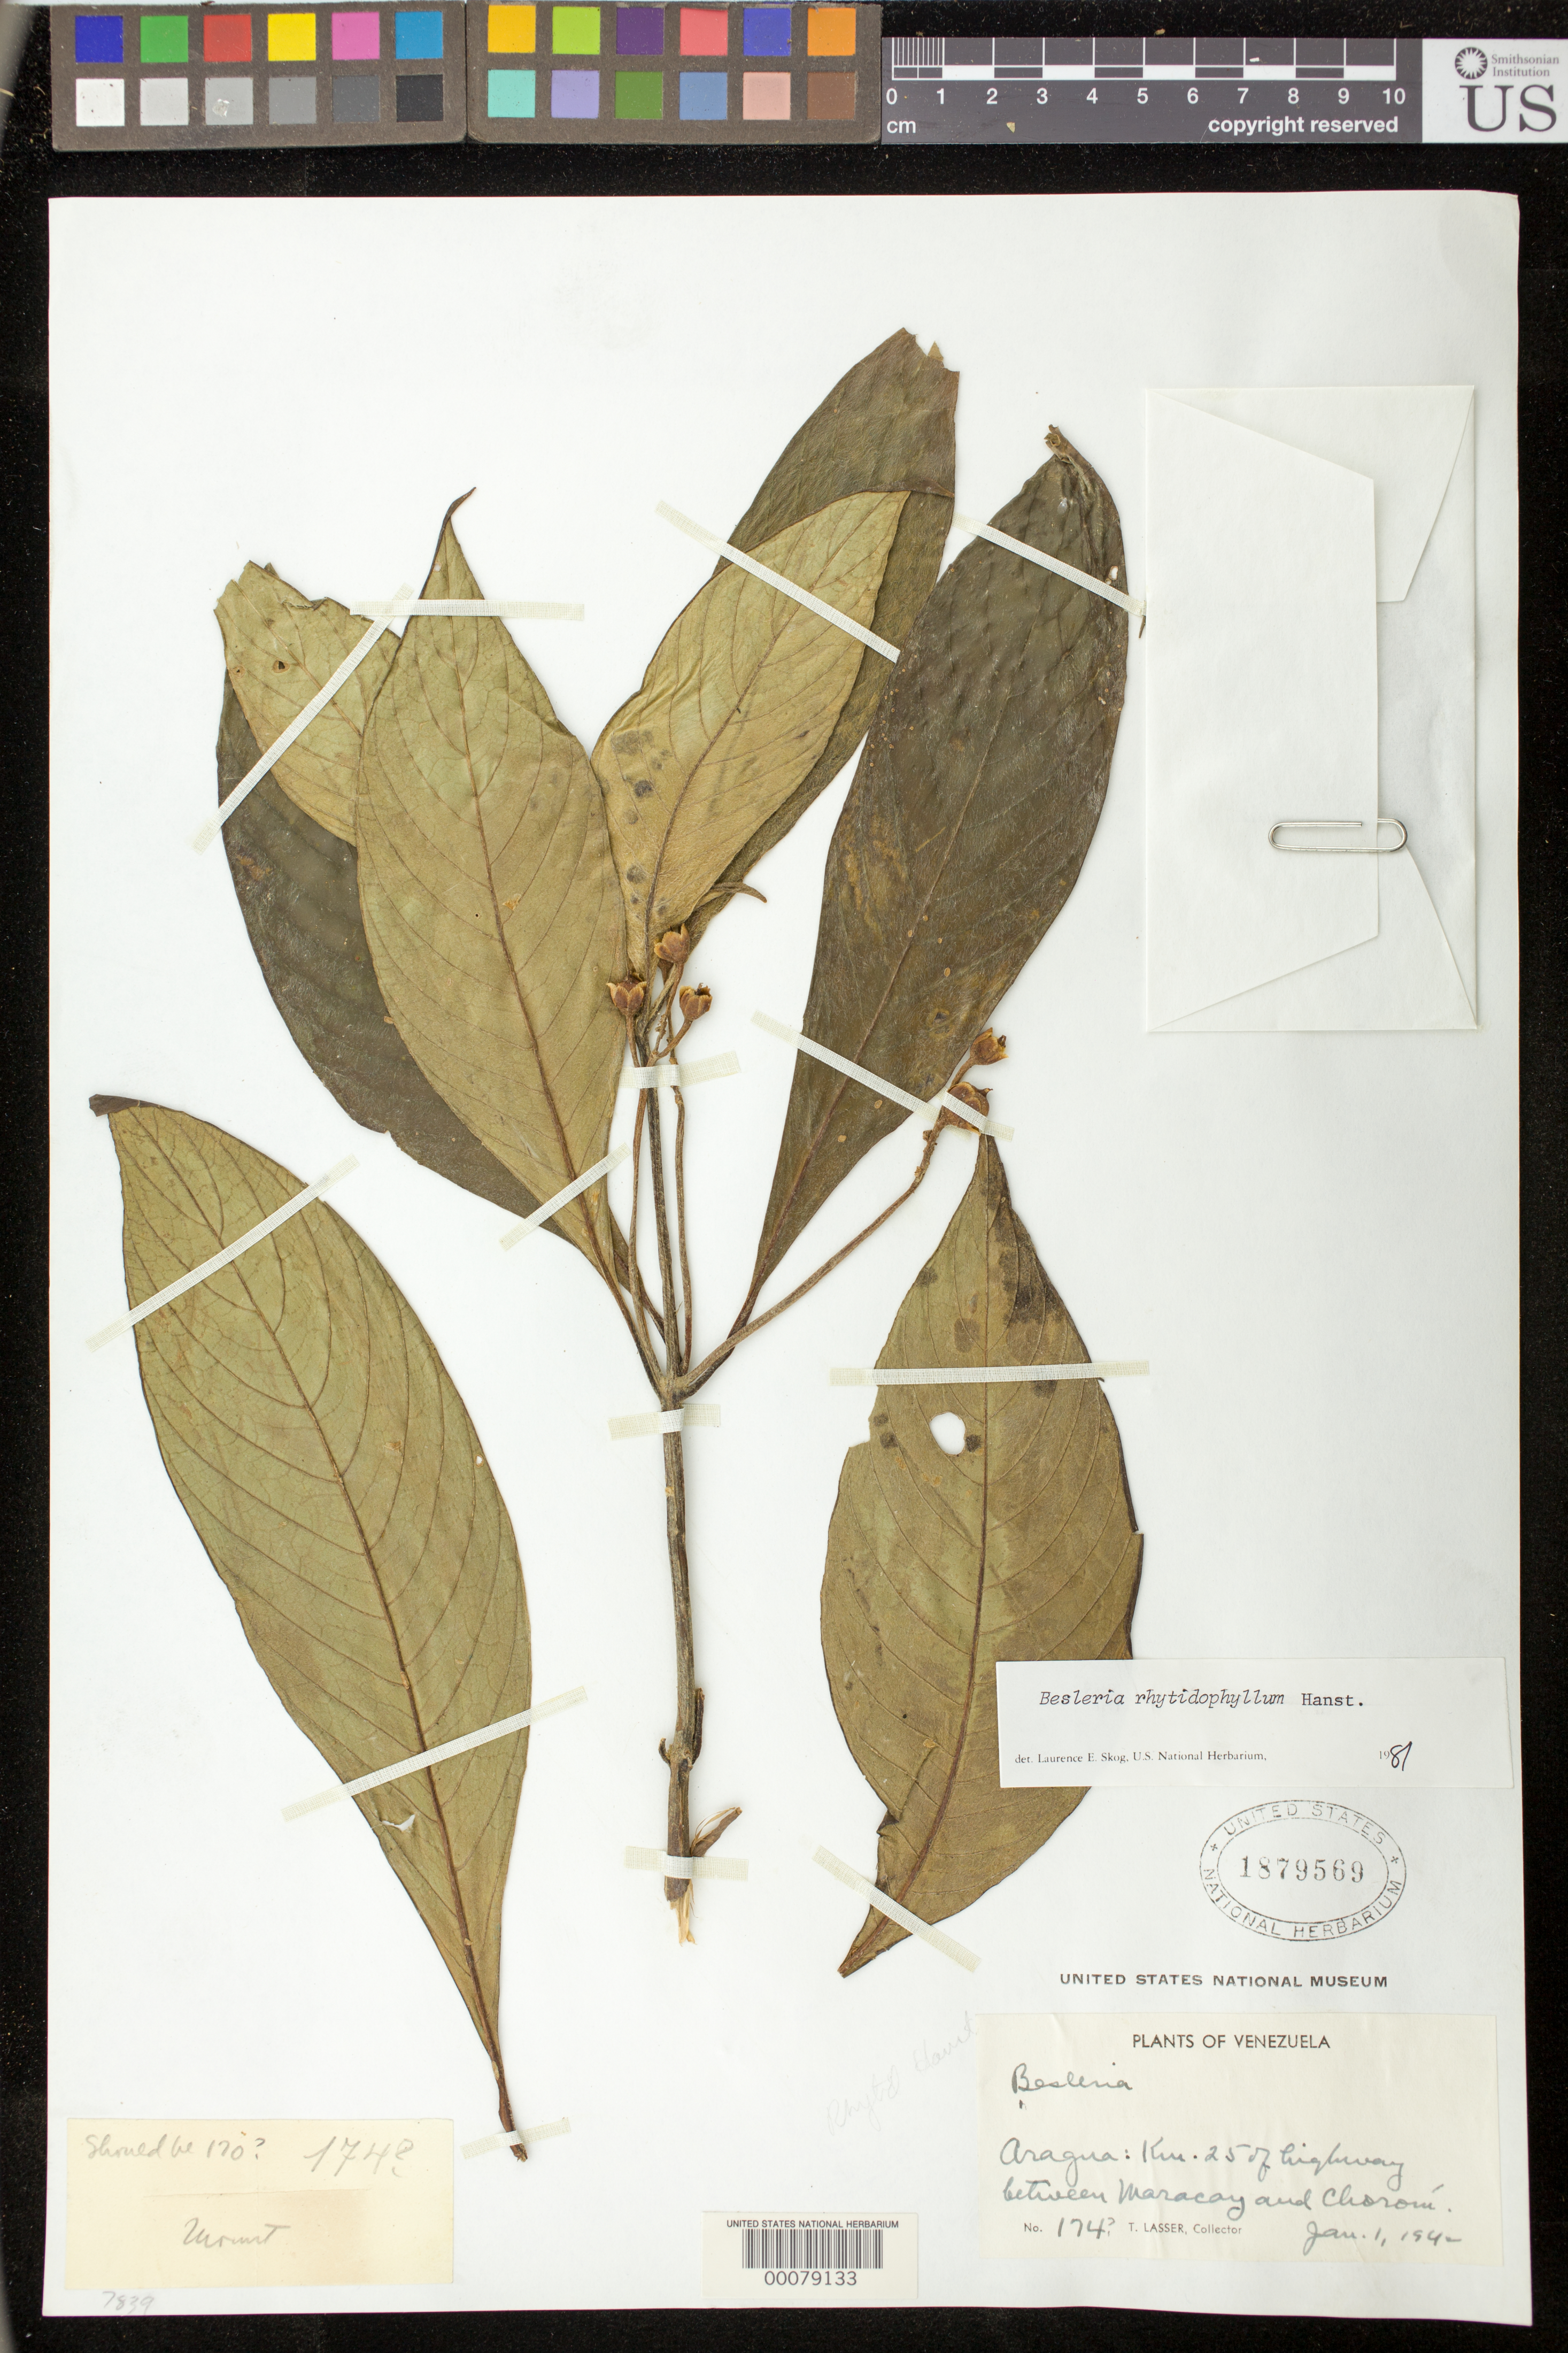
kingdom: Plantae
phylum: Tracheophyta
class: Magnoliopsida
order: Lamiales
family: Gesneriaceae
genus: Besleria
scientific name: Besleria rhytidophyllum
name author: Hanst.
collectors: T. Lasser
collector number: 174 /170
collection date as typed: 01 Jan 1942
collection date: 1942-01-01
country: Venezuela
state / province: Aragua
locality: Km 25 of highway between Maracay and Choroni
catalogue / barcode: US 1879569